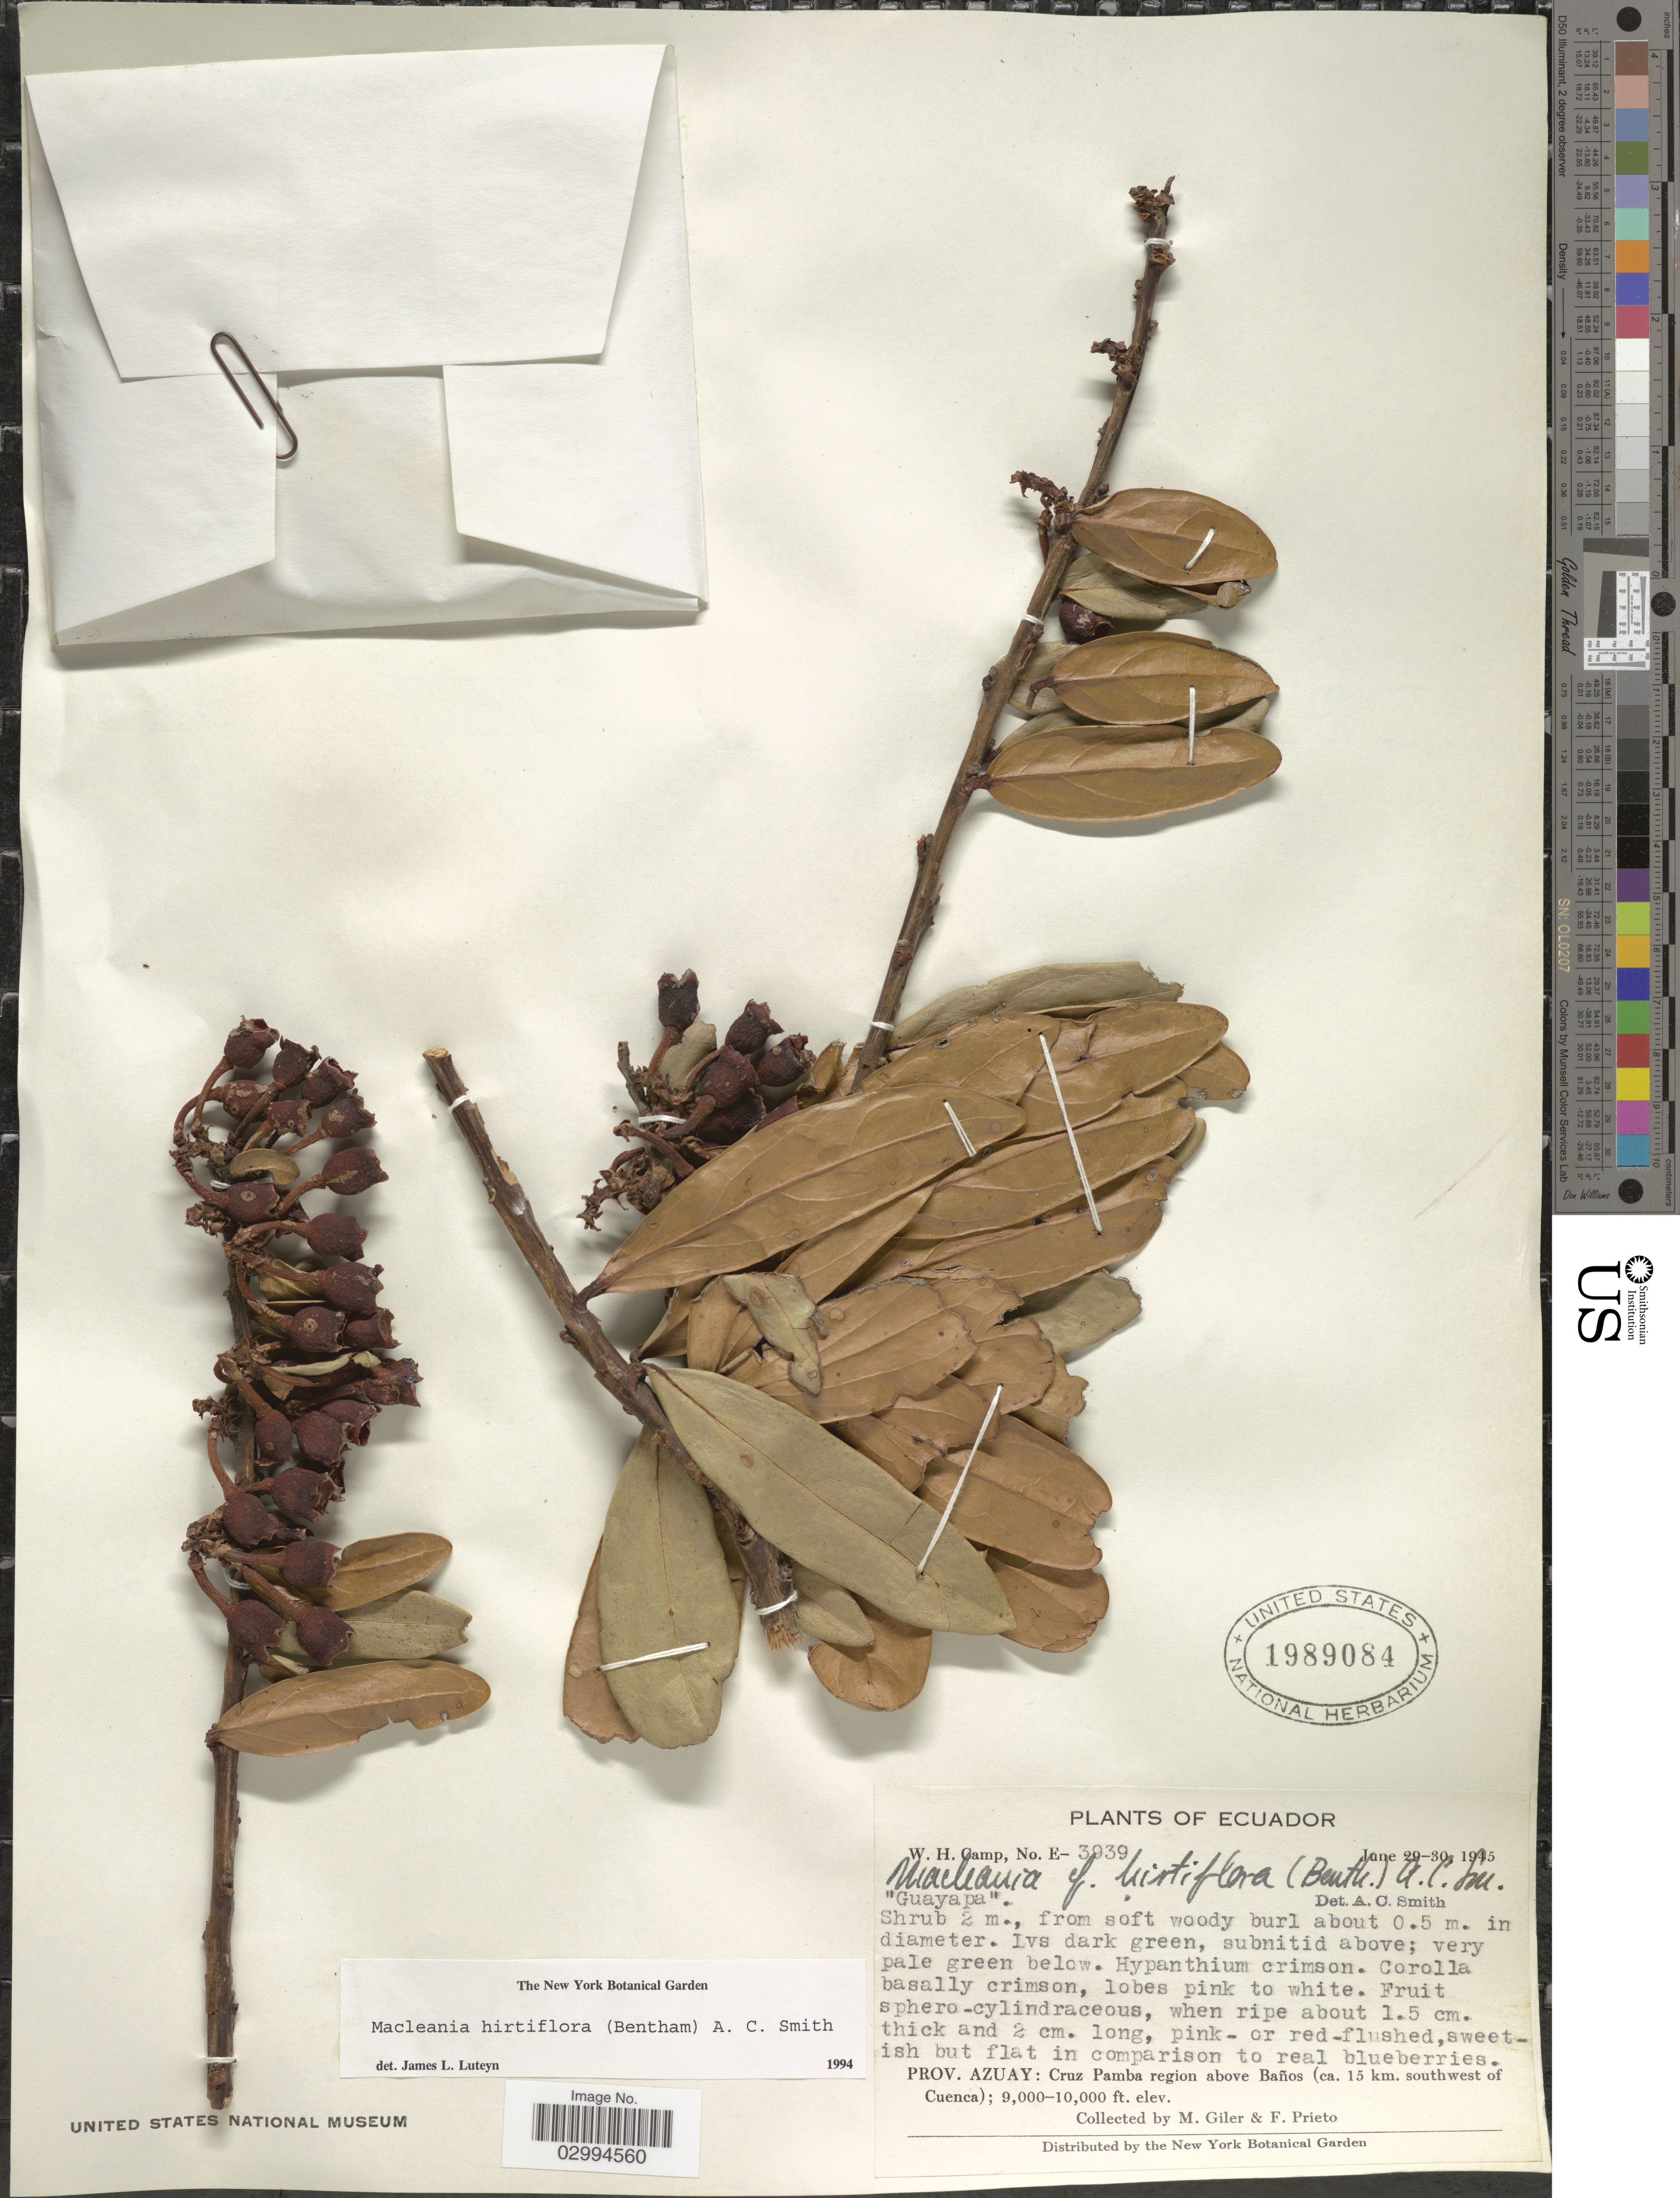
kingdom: Plantae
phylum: Tracheophyta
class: Magnoliopsida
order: Ericales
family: Ericaceae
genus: Macleania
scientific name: Macleania hirtiflora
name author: (Benth.) A.C. Sm.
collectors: W. H. Camp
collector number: E-3939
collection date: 1945-06-29/1945-06-30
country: Ecuador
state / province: Azuay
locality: Cruz Pamba region above Baños (ca. 15 km. southwest of Cuenca).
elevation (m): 2743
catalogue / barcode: US 1989084